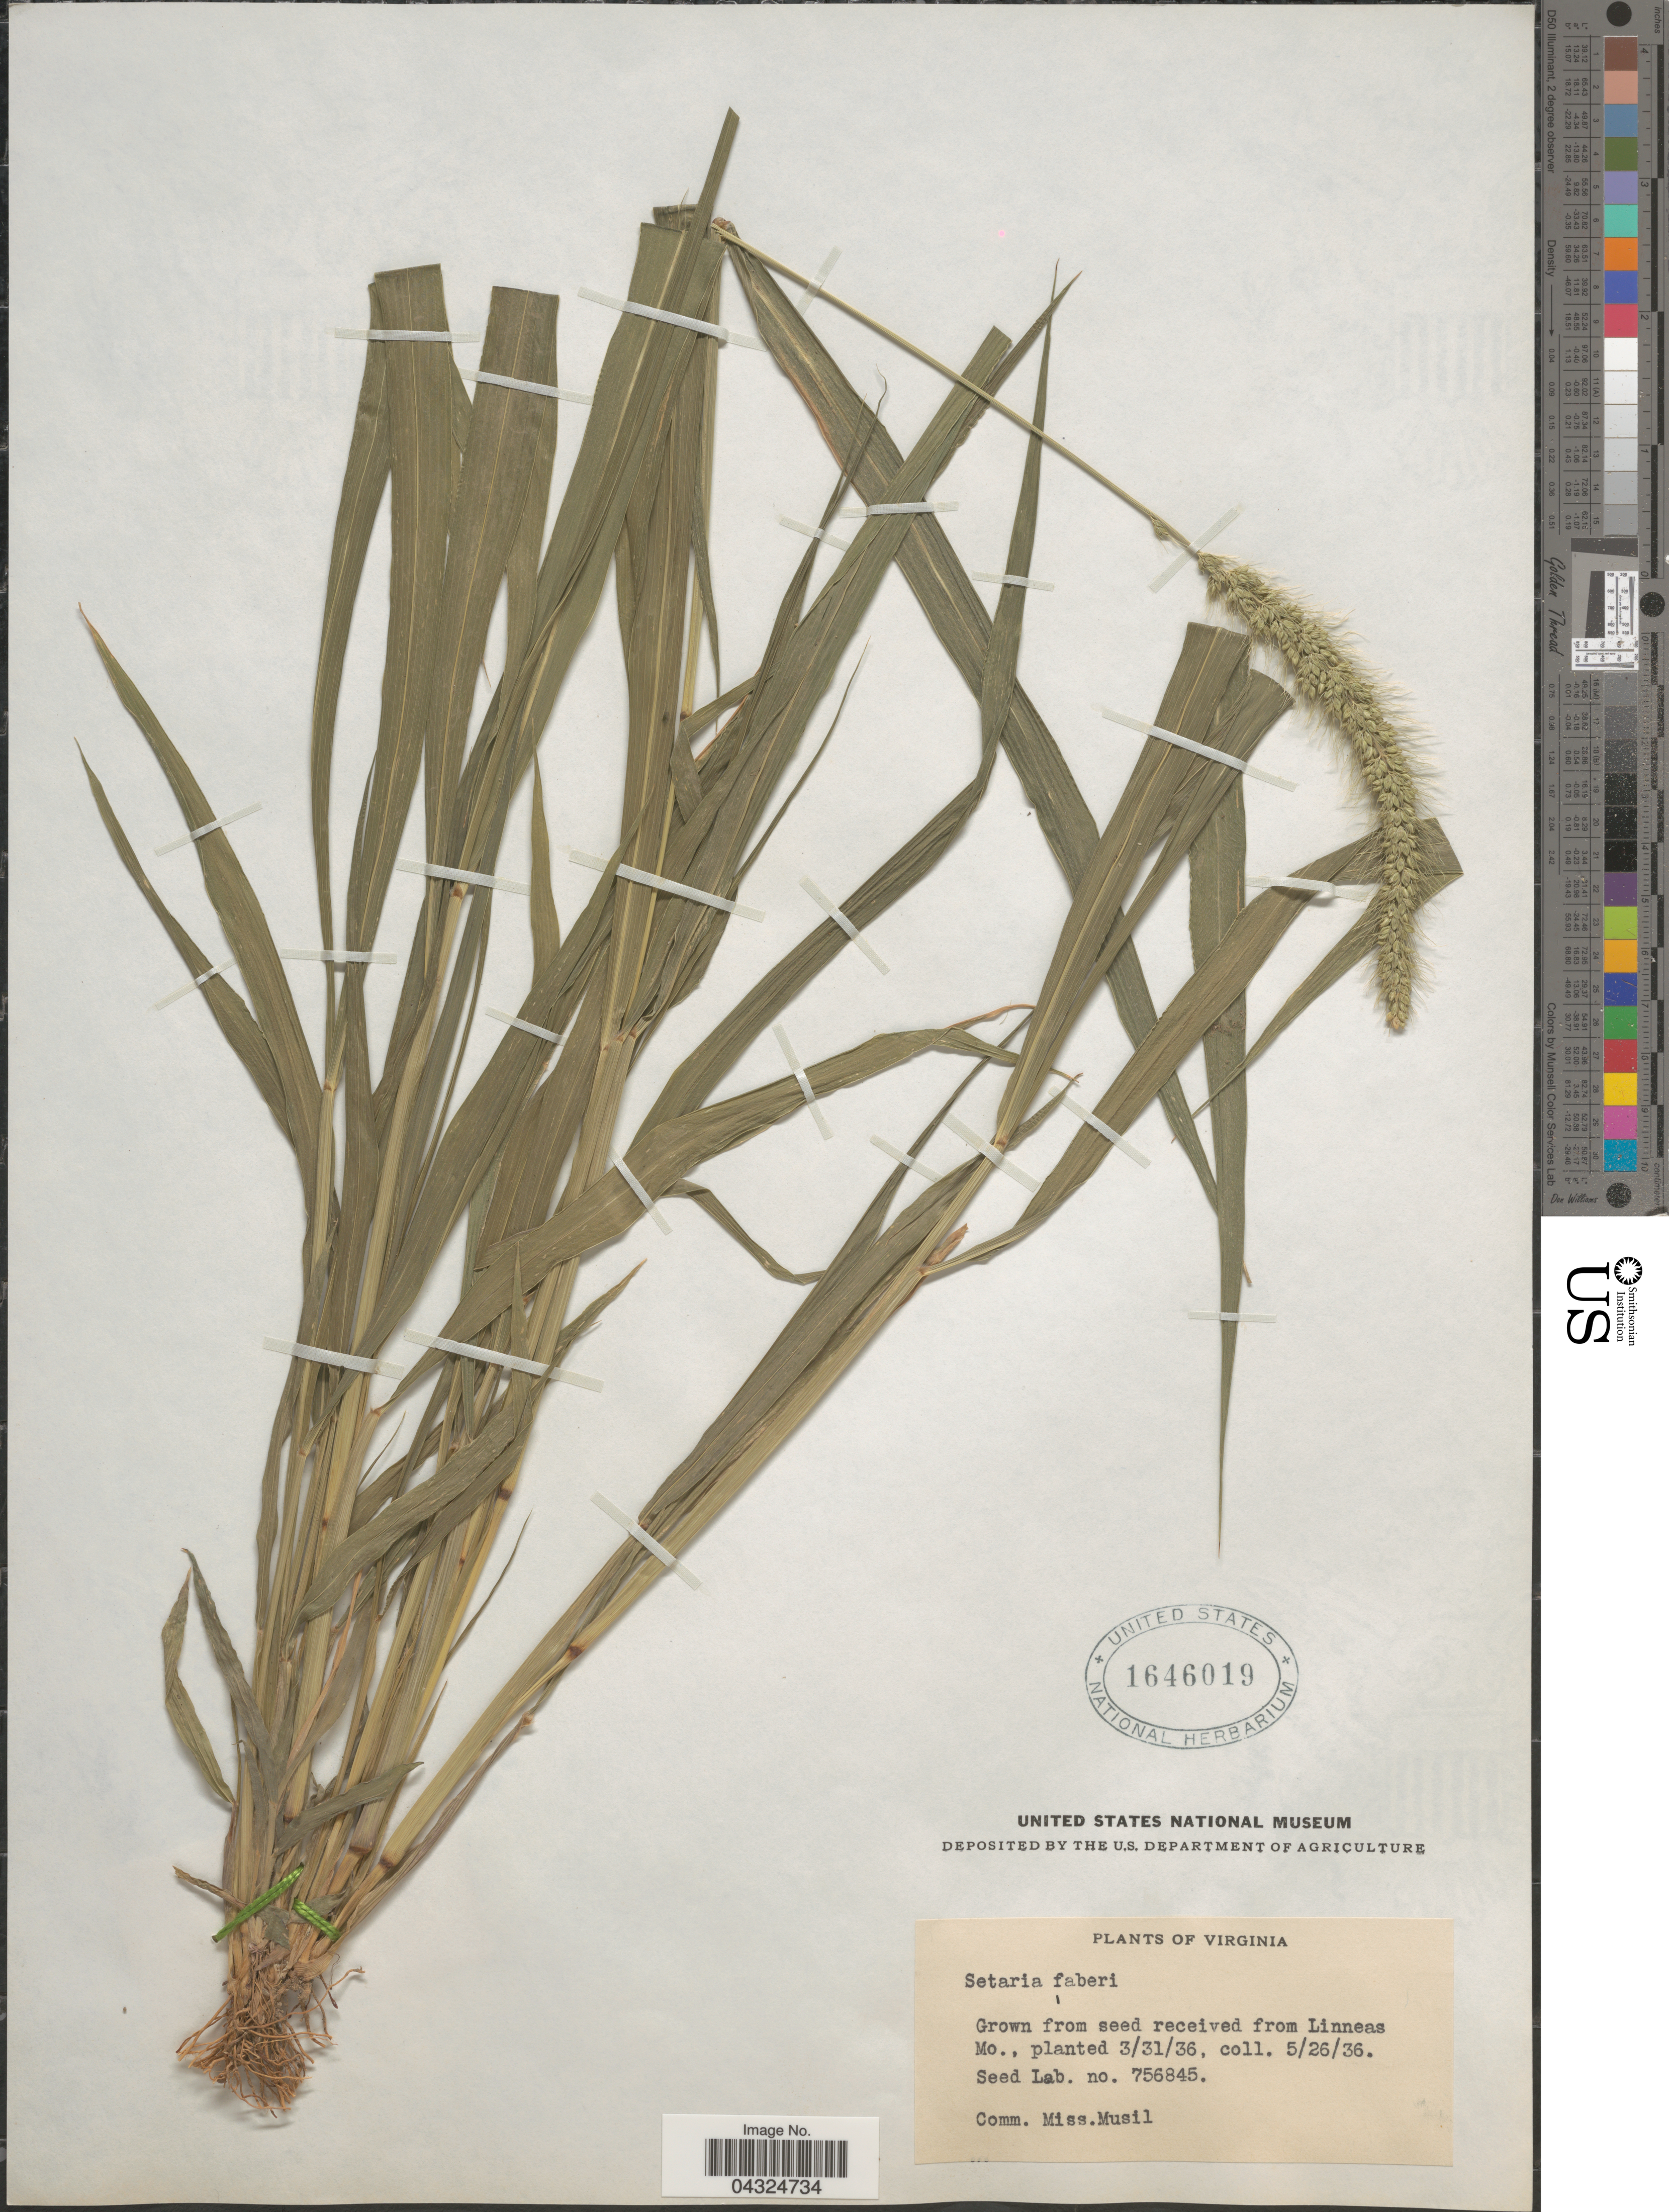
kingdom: Plantae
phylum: Tracheophyta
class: Liliopsida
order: Poales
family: Poaceae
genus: Setaria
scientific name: Setaria faberi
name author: R.A.W. Herrm.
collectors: Musil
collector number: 756845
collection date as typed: Transcribed d/m/y: 26/5/36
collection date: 1936-05-26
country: United States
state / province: Virginia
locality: Linneas Mo.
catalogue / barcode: US 1646019